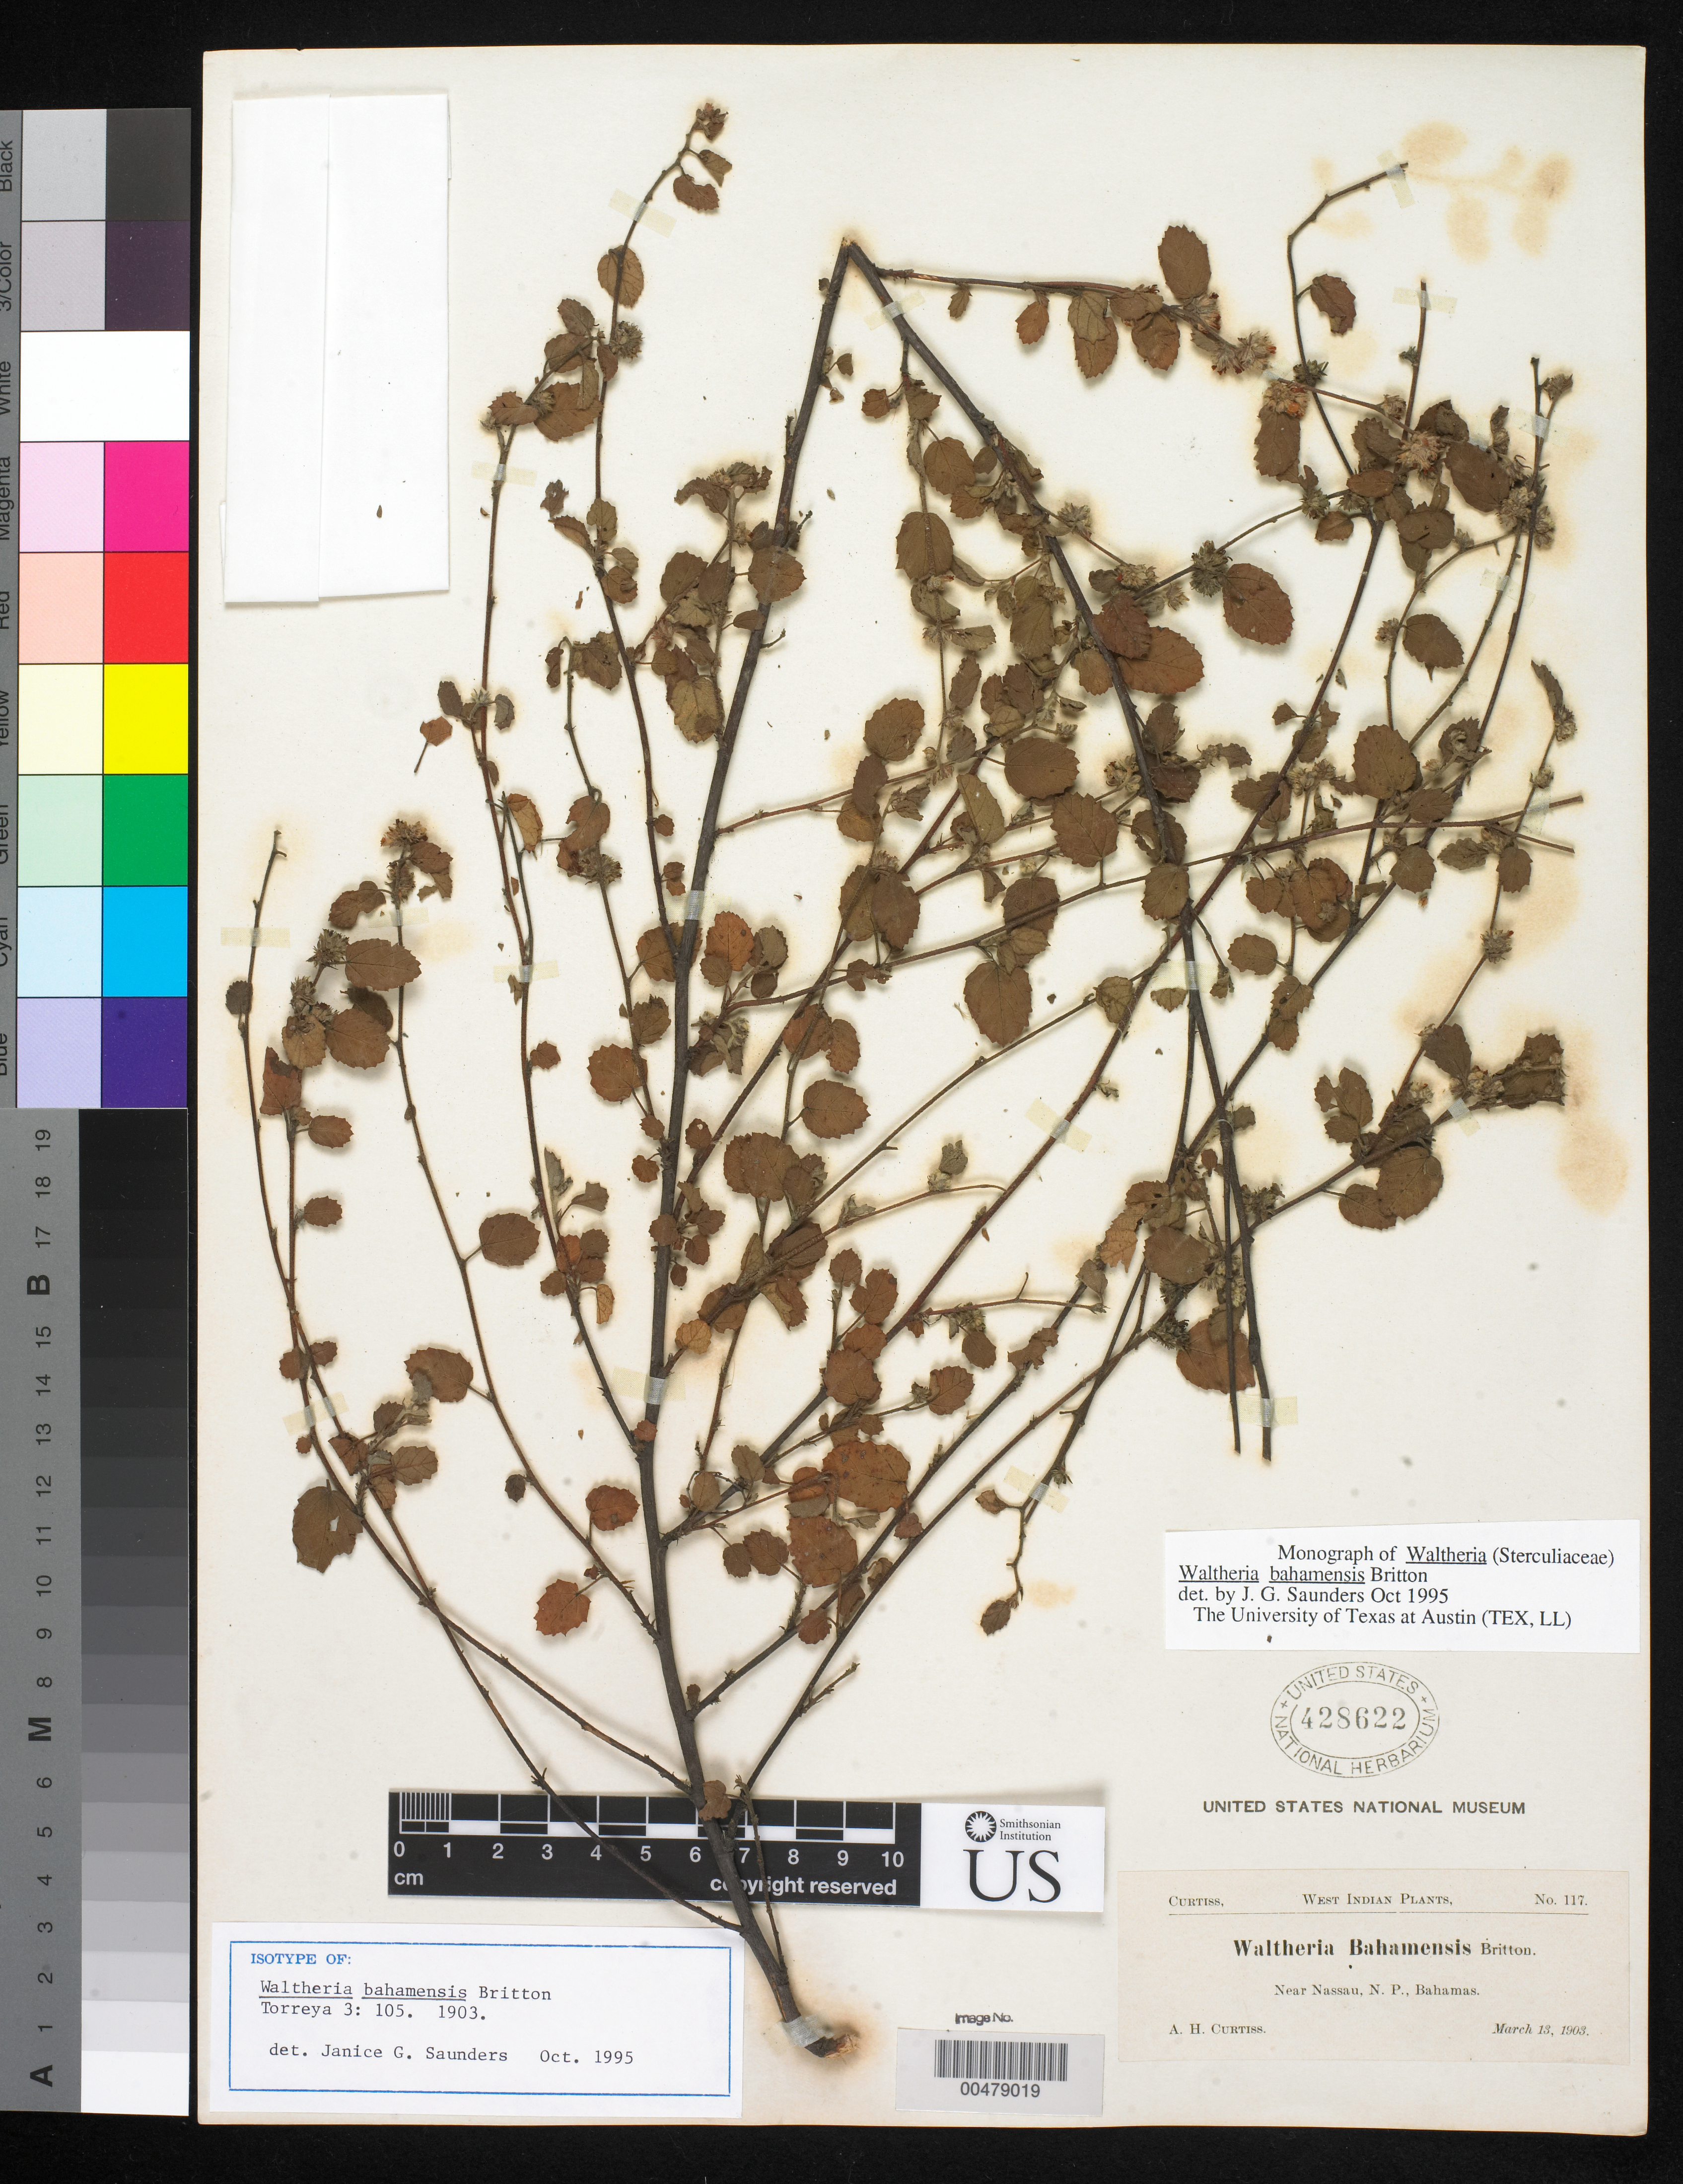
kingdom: Plantae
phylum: Tracheophyta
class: Magnoliopsida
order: Malvales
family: Malvaceae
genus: Waltheria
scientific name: Waltheria bahamensis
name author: Britton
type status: Isotype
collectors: A. H. Curtiss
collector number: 117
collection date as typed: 13 Mar 1903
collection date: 1903-03-13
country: Bahamas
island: New Providence Island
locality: Near Nassau.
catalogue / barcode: US 428622